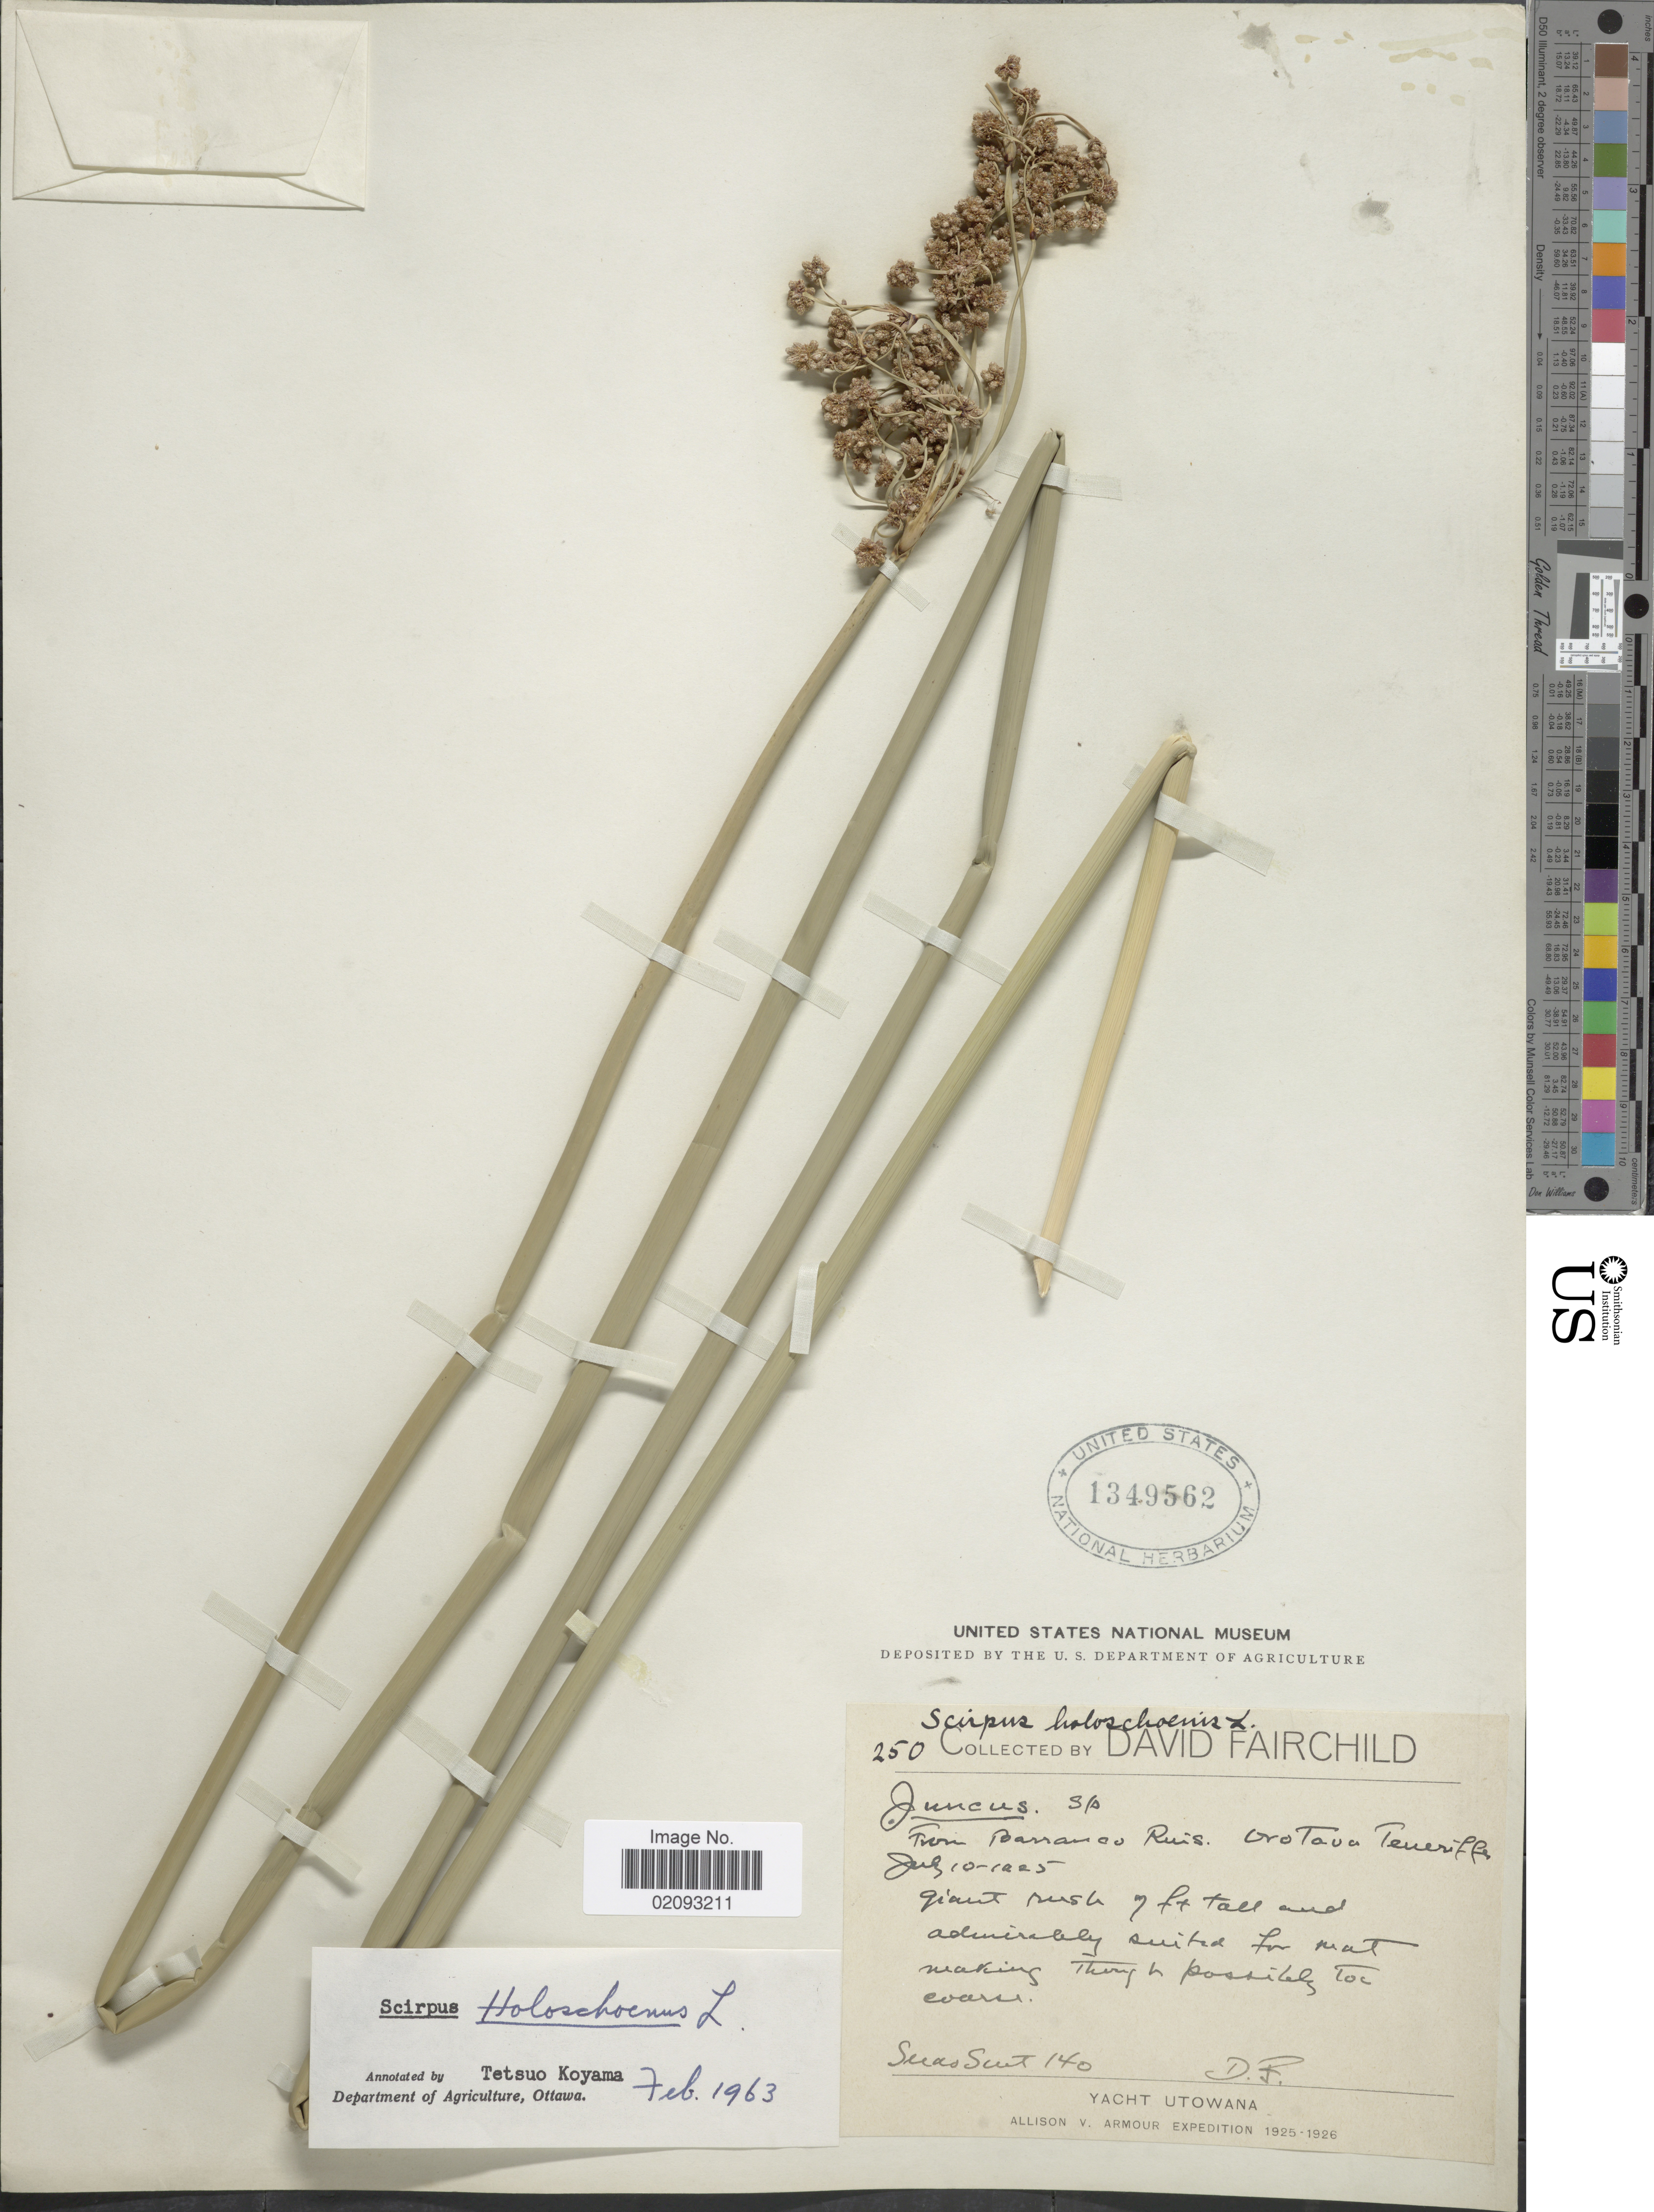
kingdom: Plantae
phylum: Tracheophyta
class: Liliopsida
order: Poales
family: Cyperaceae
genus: Scirpoides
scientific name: Scirpoides globifera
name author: (L. f.) Soják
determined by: Strong, M. T., (US), Smithsonian Institution - National Museum of Natural History (UNITED STATES)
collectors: D. Fairchild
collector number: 250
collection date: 1925-07-10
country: Spain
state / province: Canarias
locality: From Barranco Ruis. Orotava Teneriffe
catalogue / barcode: US 1349562